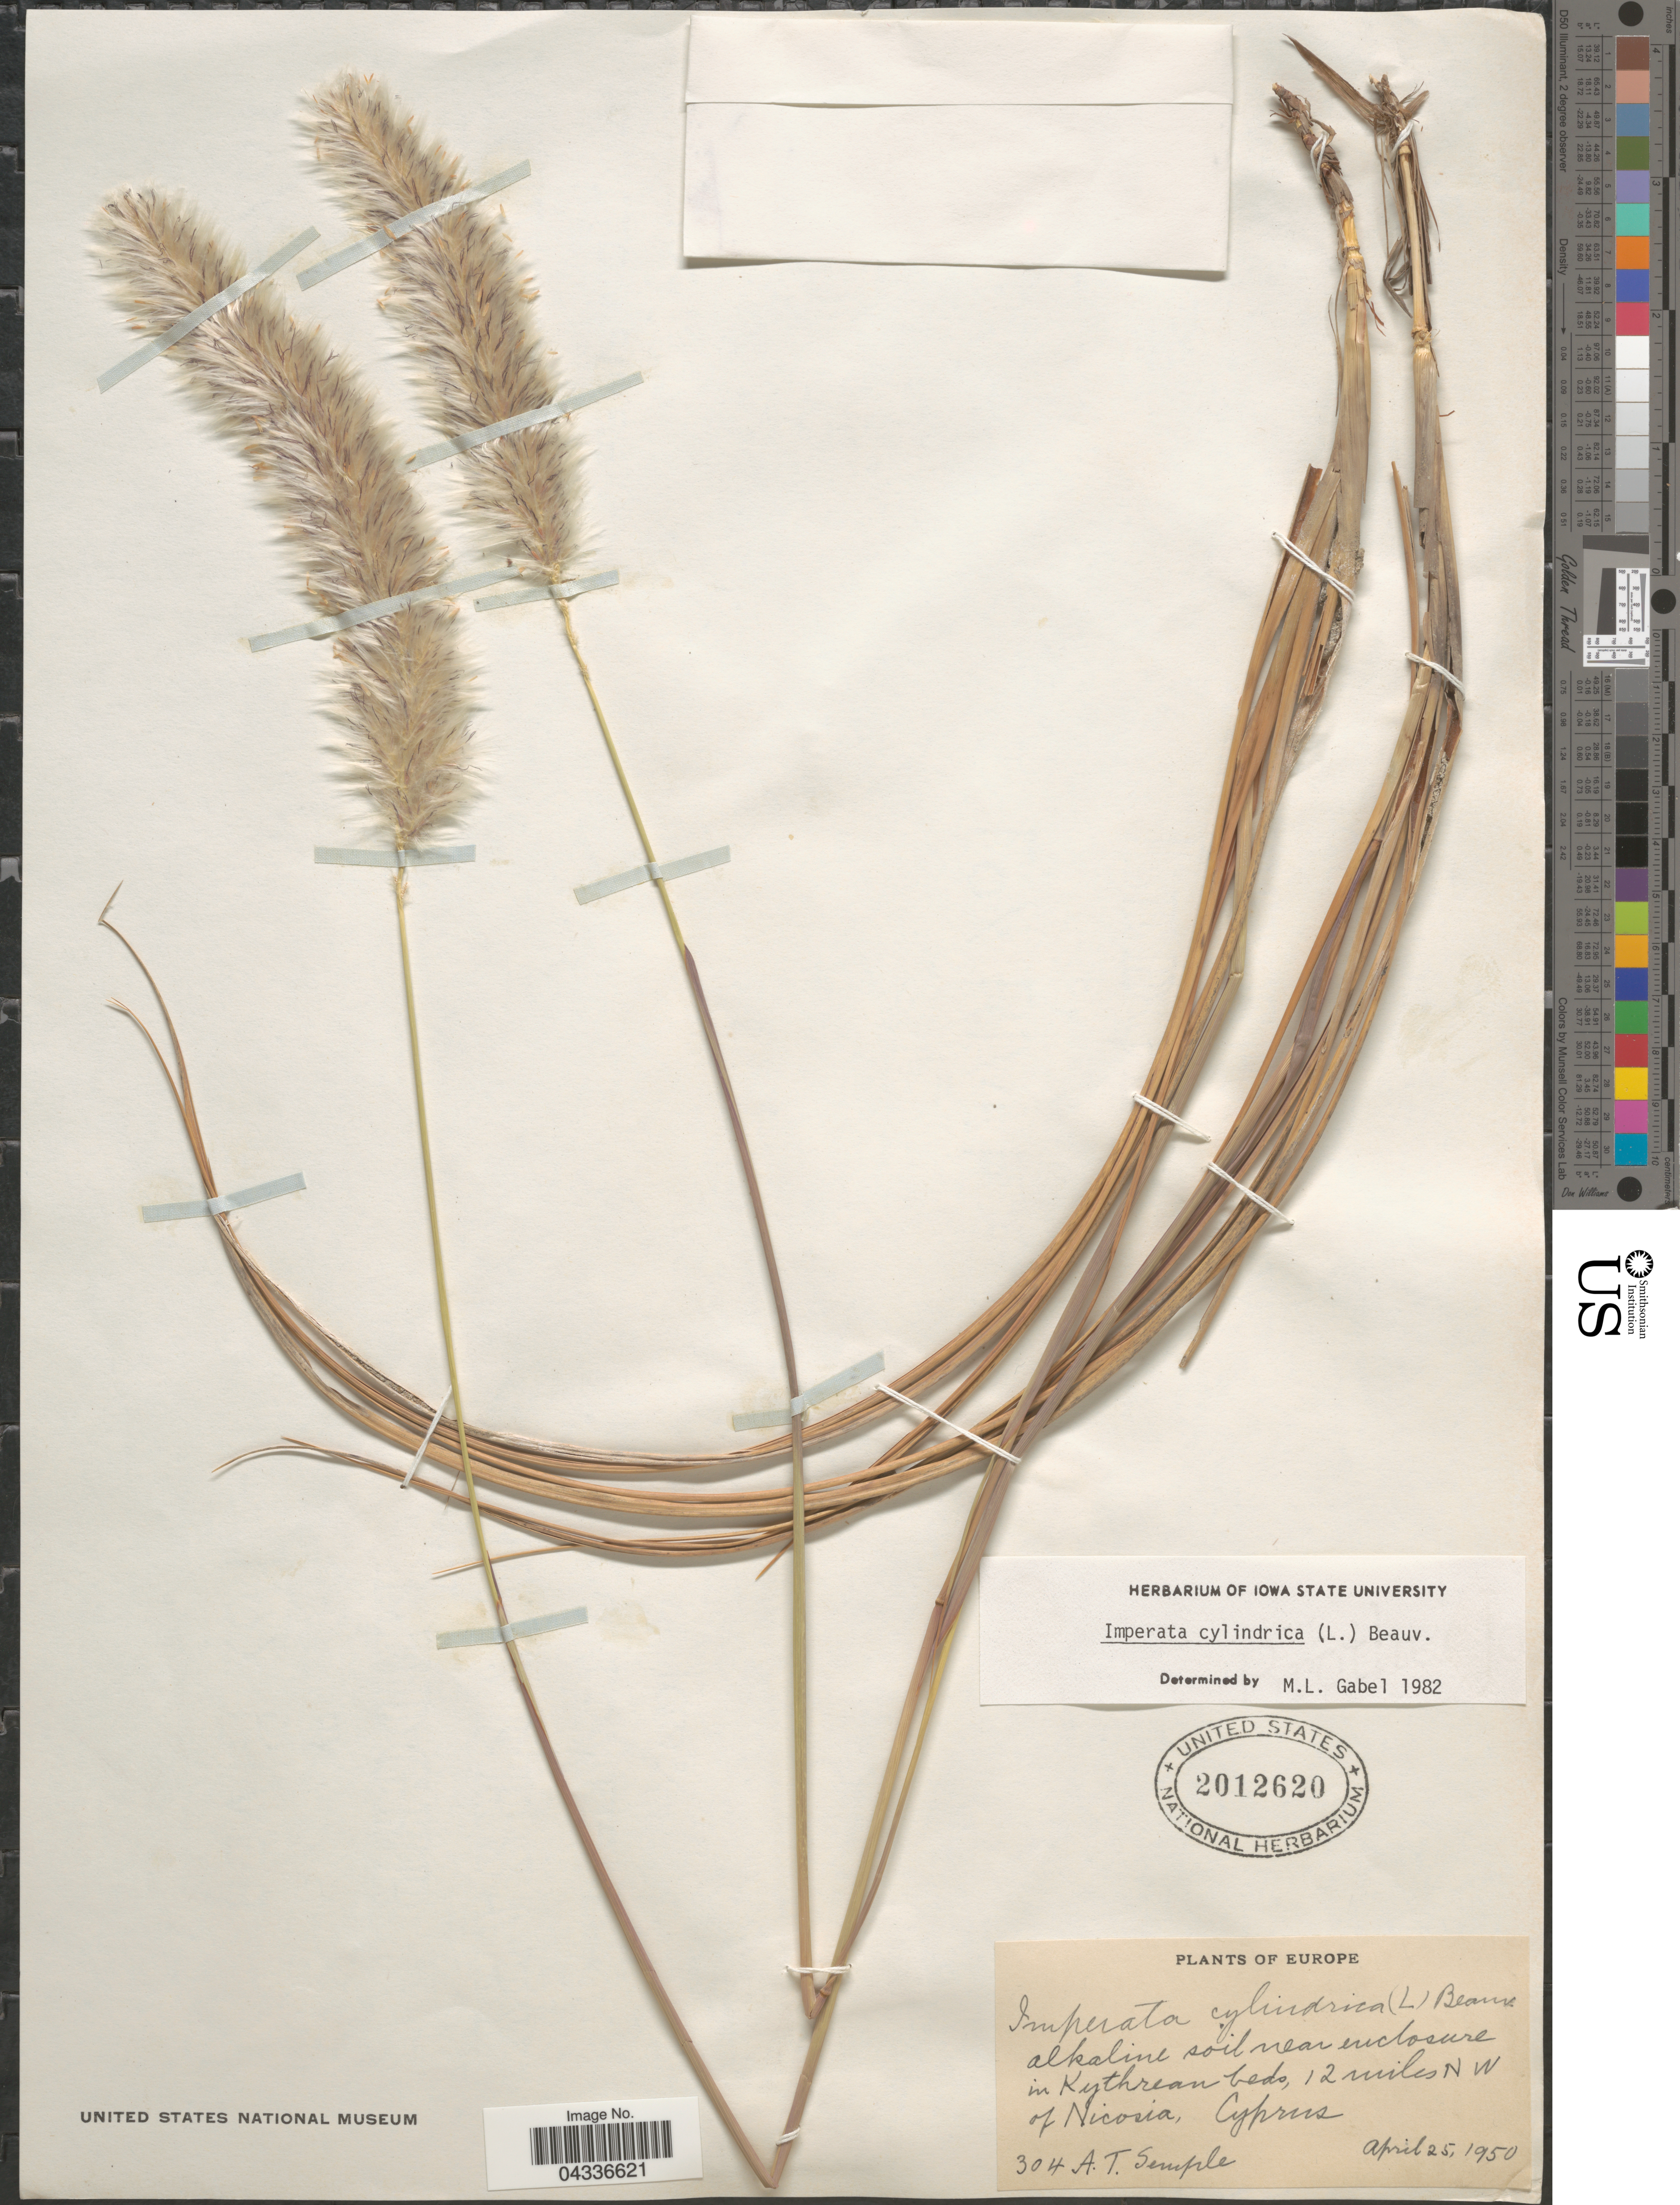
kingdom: Plantae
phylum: Tracheophyta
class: Liliopsida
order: Poales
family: Poaceae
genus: Imperata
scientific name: Imperata cylindrica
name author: (L.) P. Beauv.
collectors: A. Semple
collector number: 304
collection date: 1950-04-25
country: Cyprus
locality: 12 miles NW of Nicosia.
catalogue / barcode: US 2012620